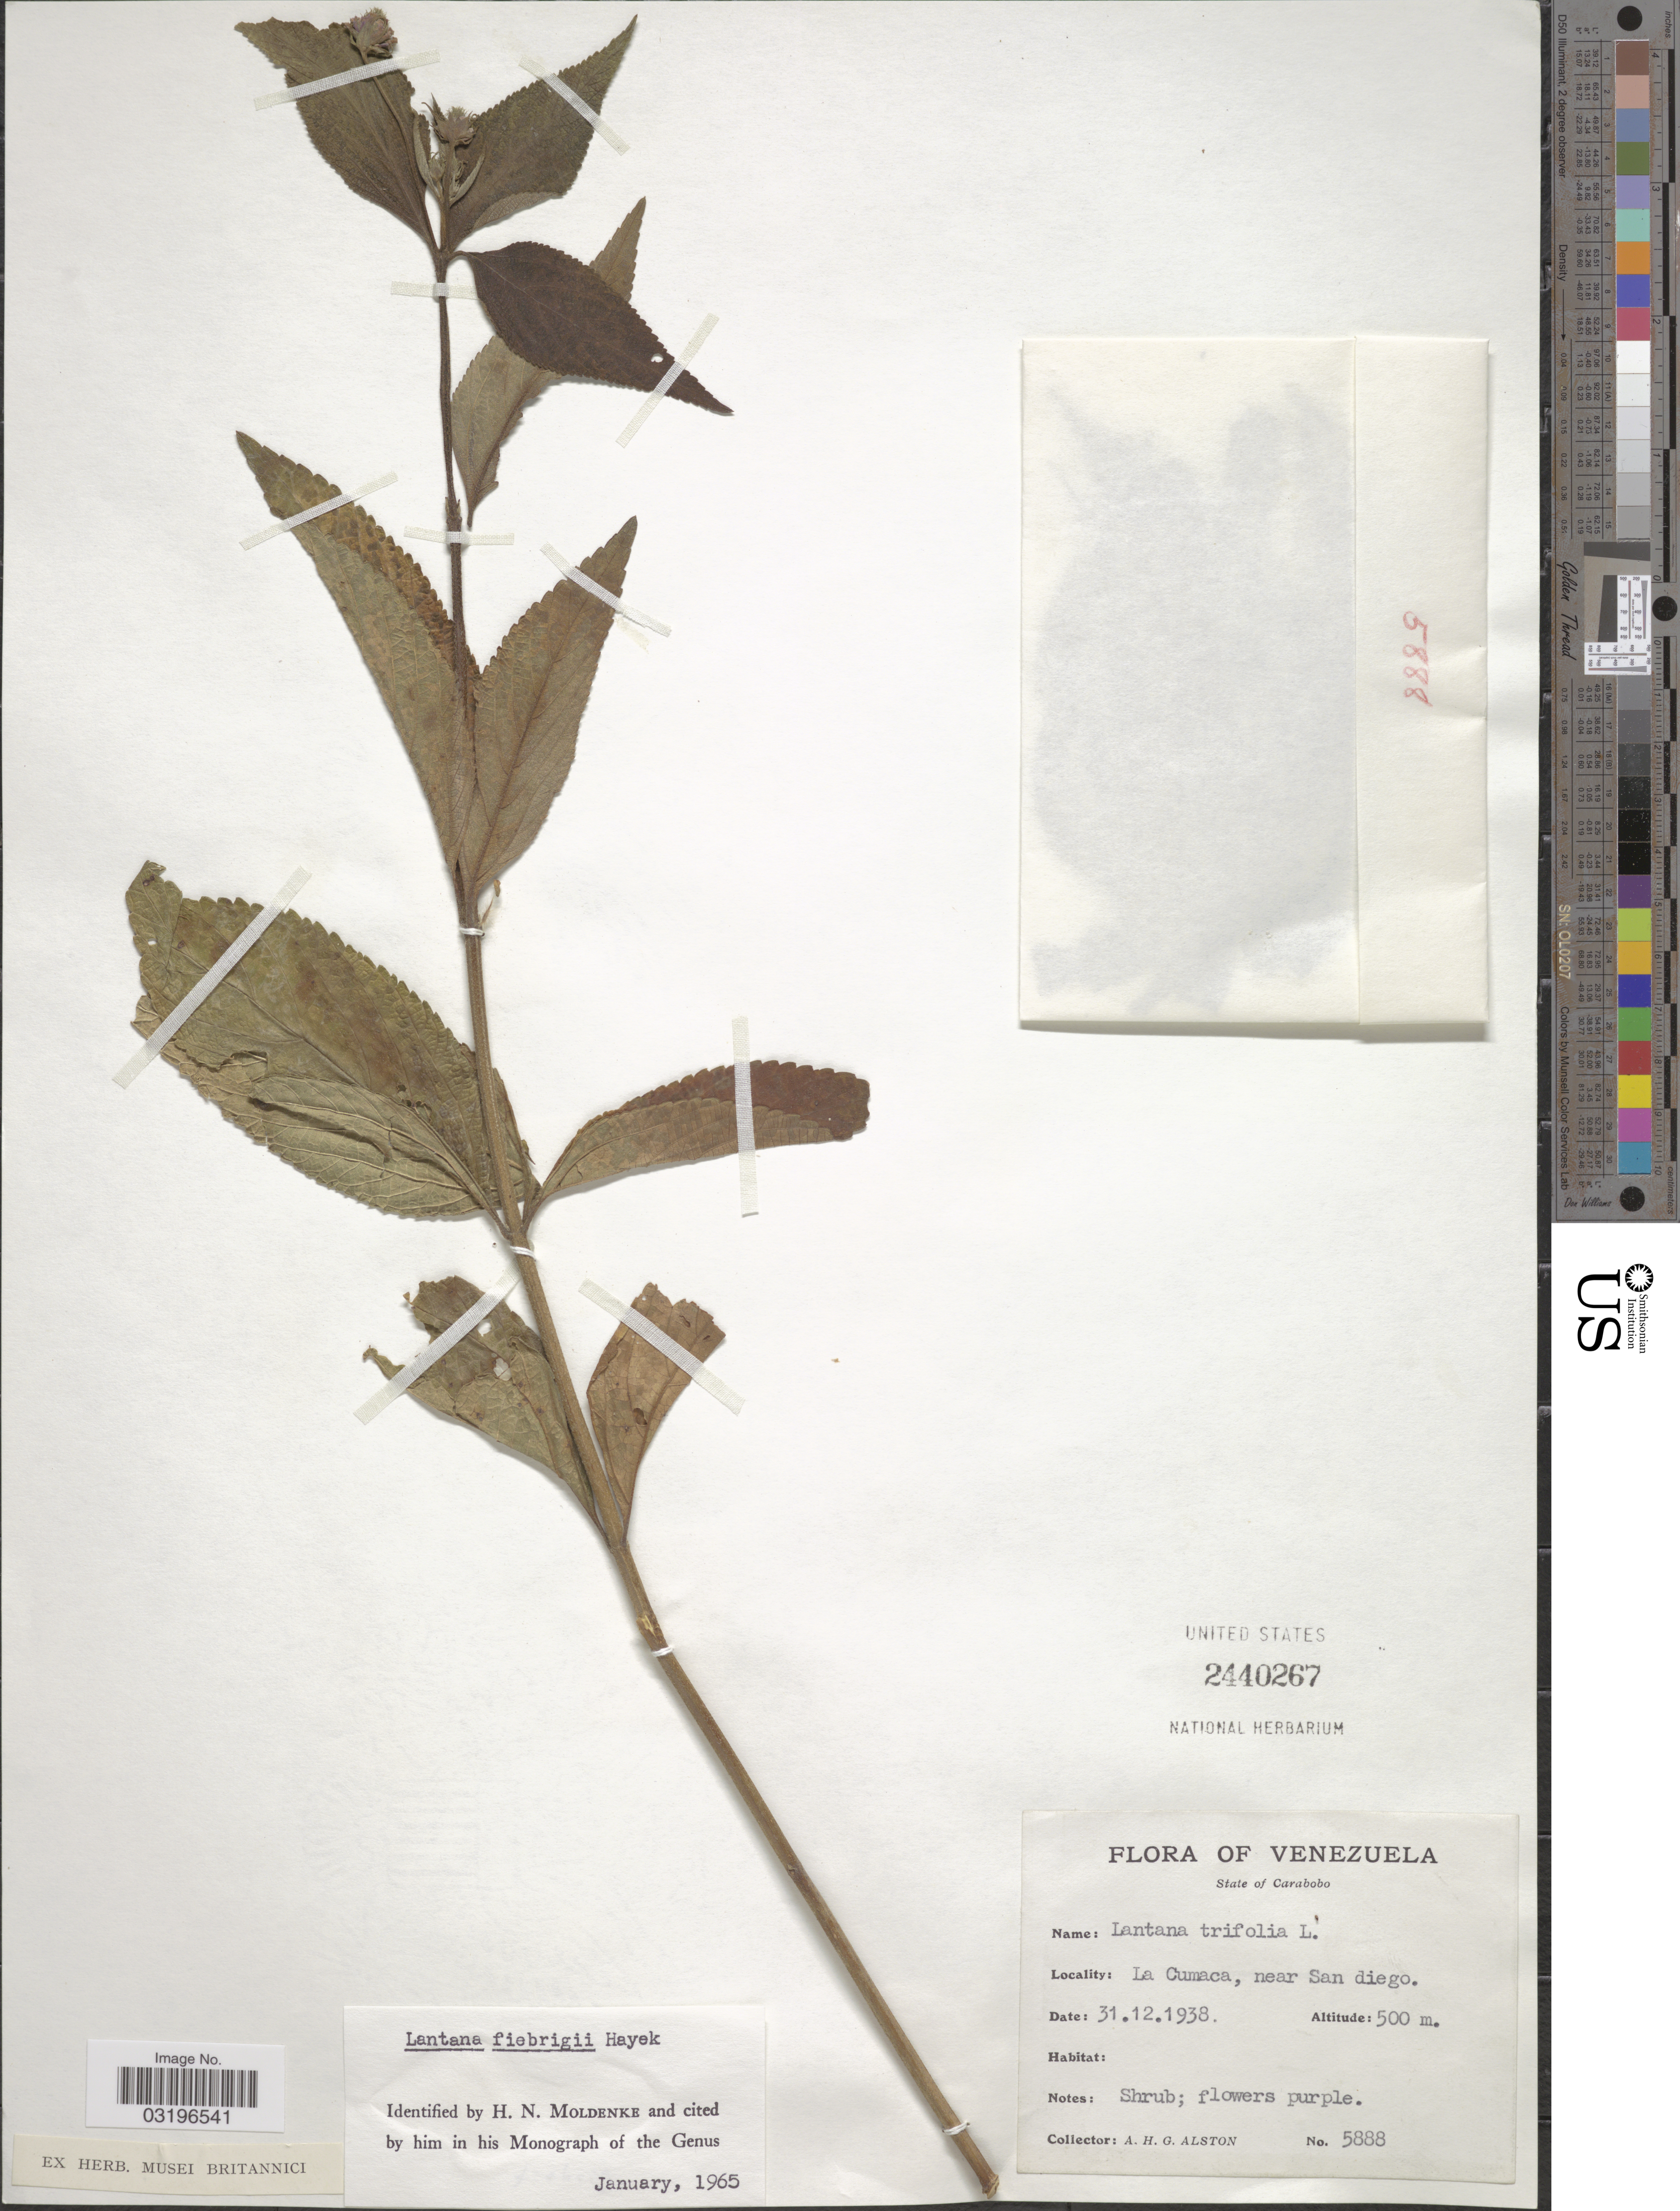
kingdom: Plantae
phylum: Tracheophyta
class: Magnoliopsida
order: Lamiales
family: Verbenaceae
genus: Lantana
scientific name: Lantana fiebrigii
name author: Hayek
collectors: A. H. Alston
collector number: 5888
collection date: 1938-12-31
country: Venezuela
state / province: Carabobo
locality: La Cumaca, near San Diego.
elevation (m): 500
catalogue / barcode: US 2440267